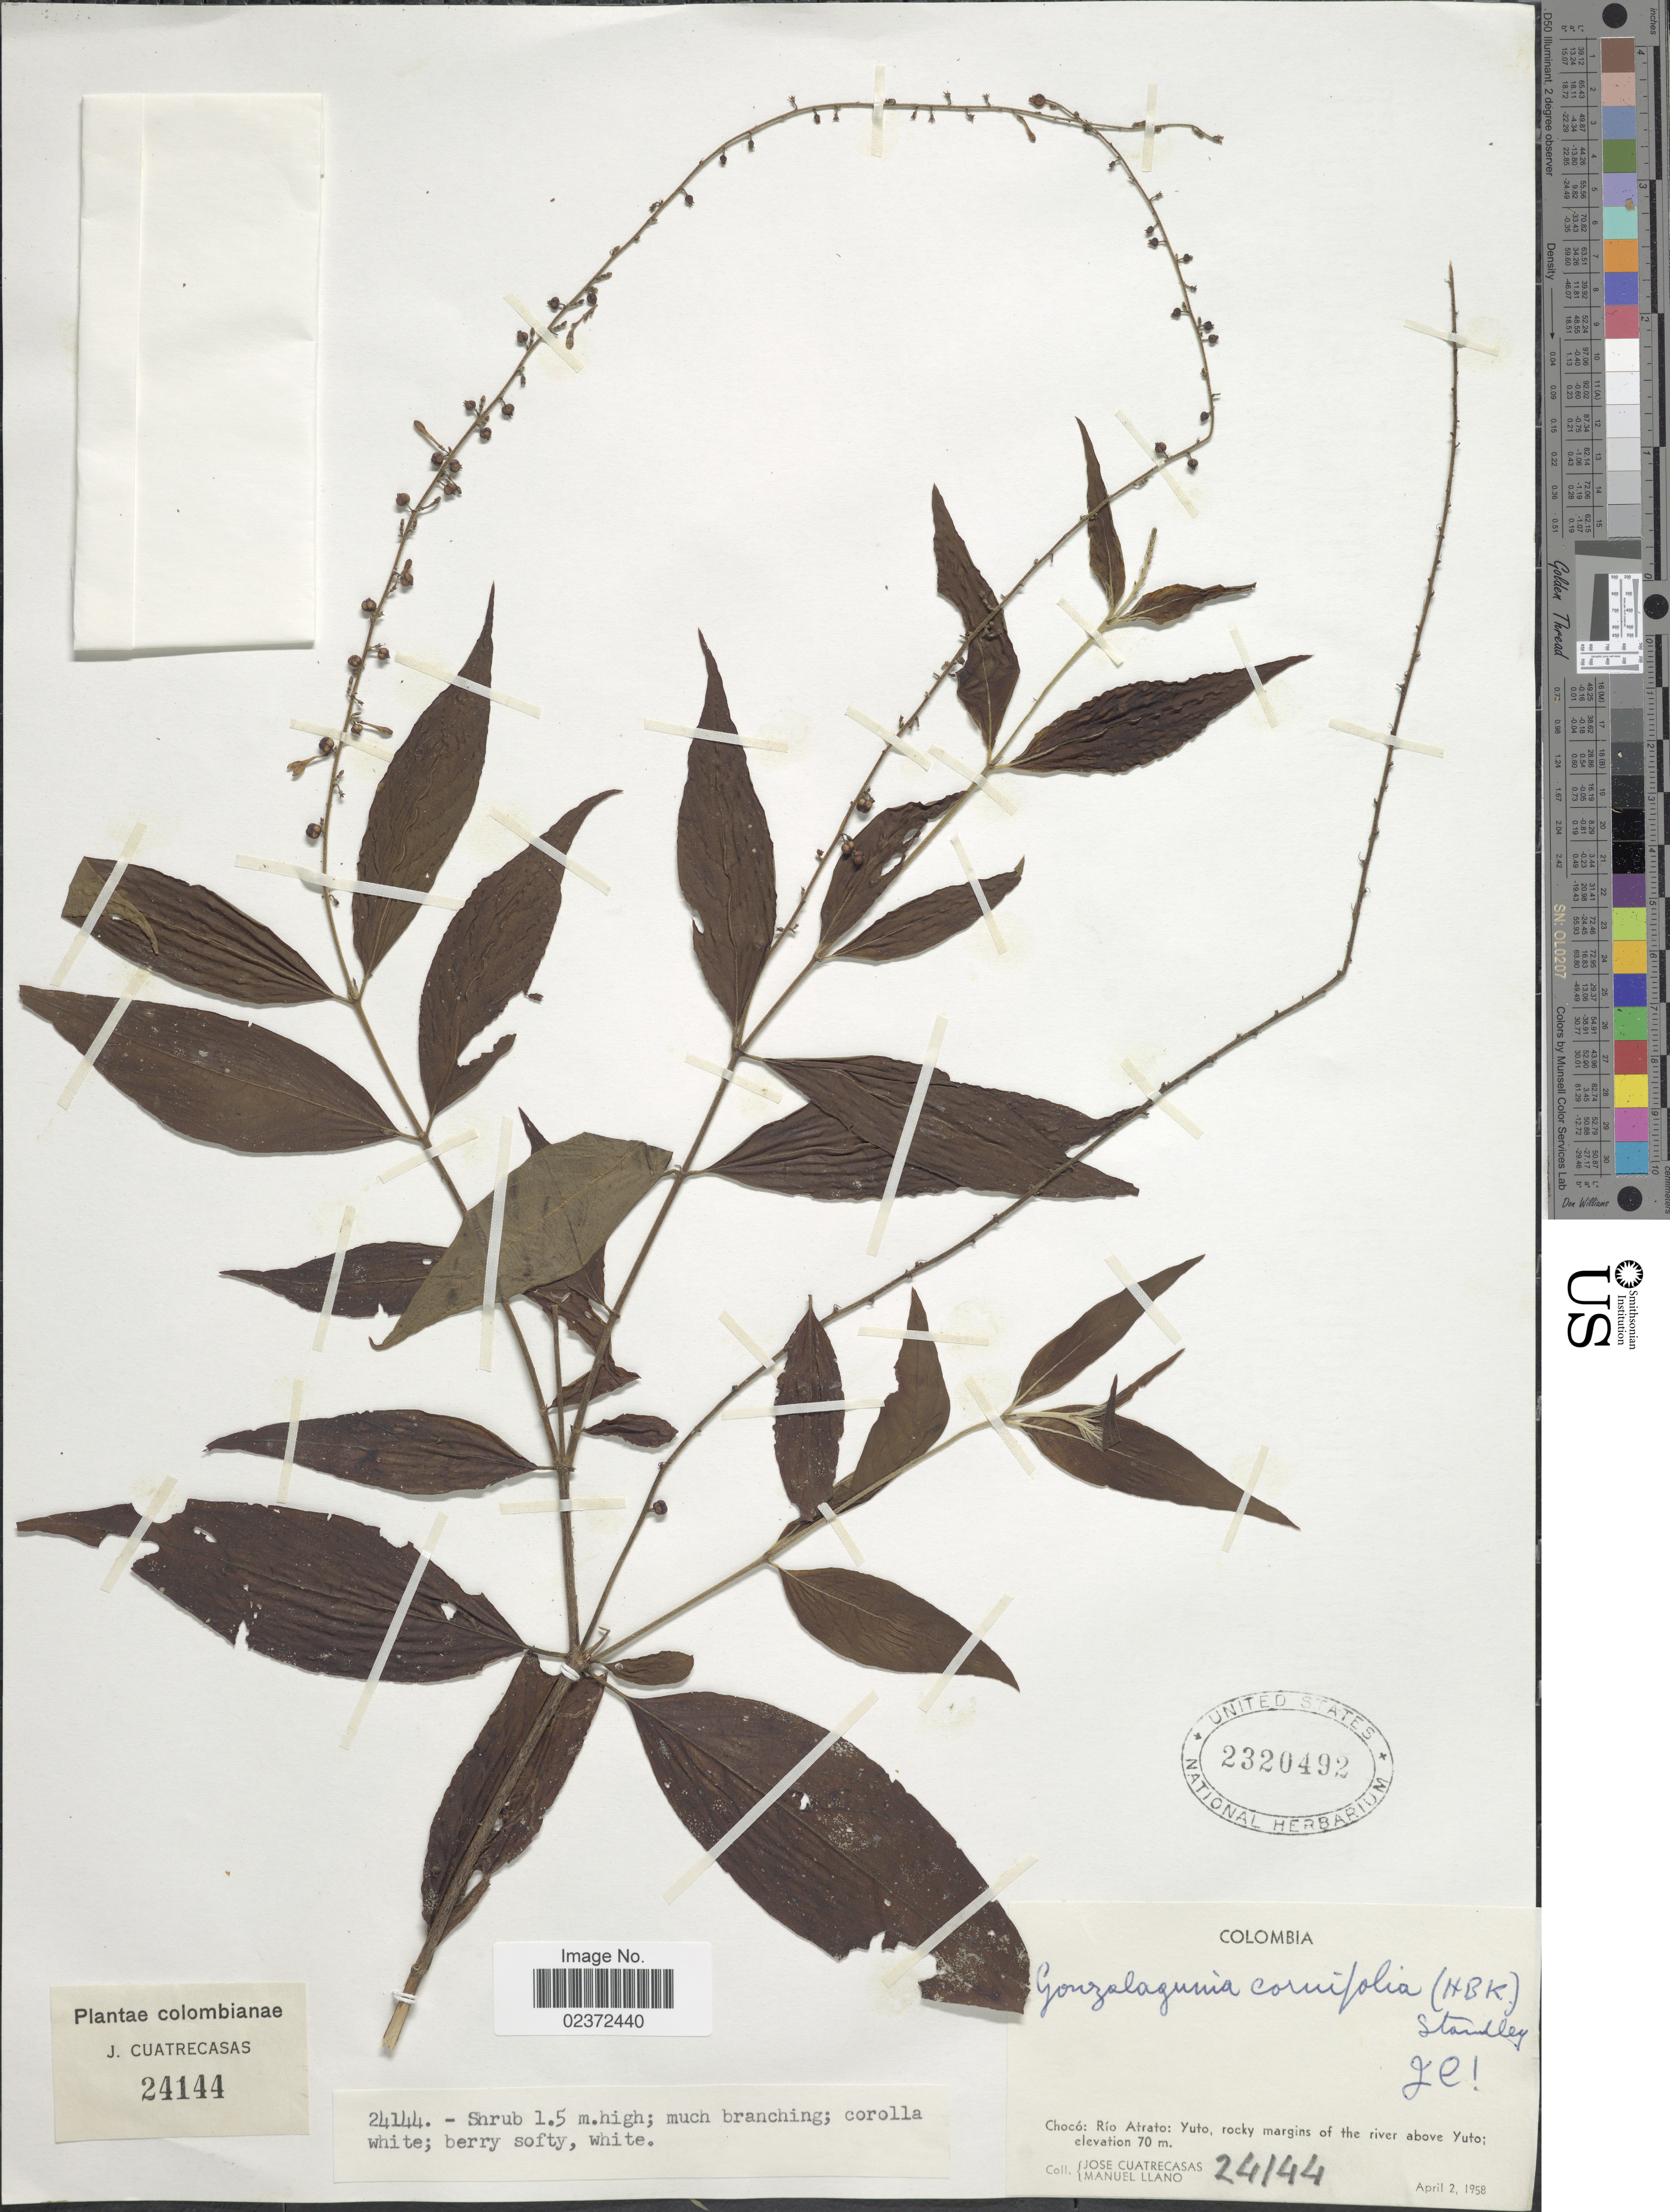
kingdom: Plantae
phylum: Tracheophyta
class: Magnoliopsida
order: Gentianales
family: Rubiaceae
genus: Gonzalagunia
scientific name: Gonzalagunia cornifolia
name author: (Kunth) Standl.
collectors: J. Cuatrecasas & M. Llano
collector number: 24144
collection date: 1958-04-02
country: Colombia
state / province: Chocó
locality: Río Atrato: Yuto, rocky margins of the river above Yuto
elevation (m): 70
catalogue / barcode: US 2320492